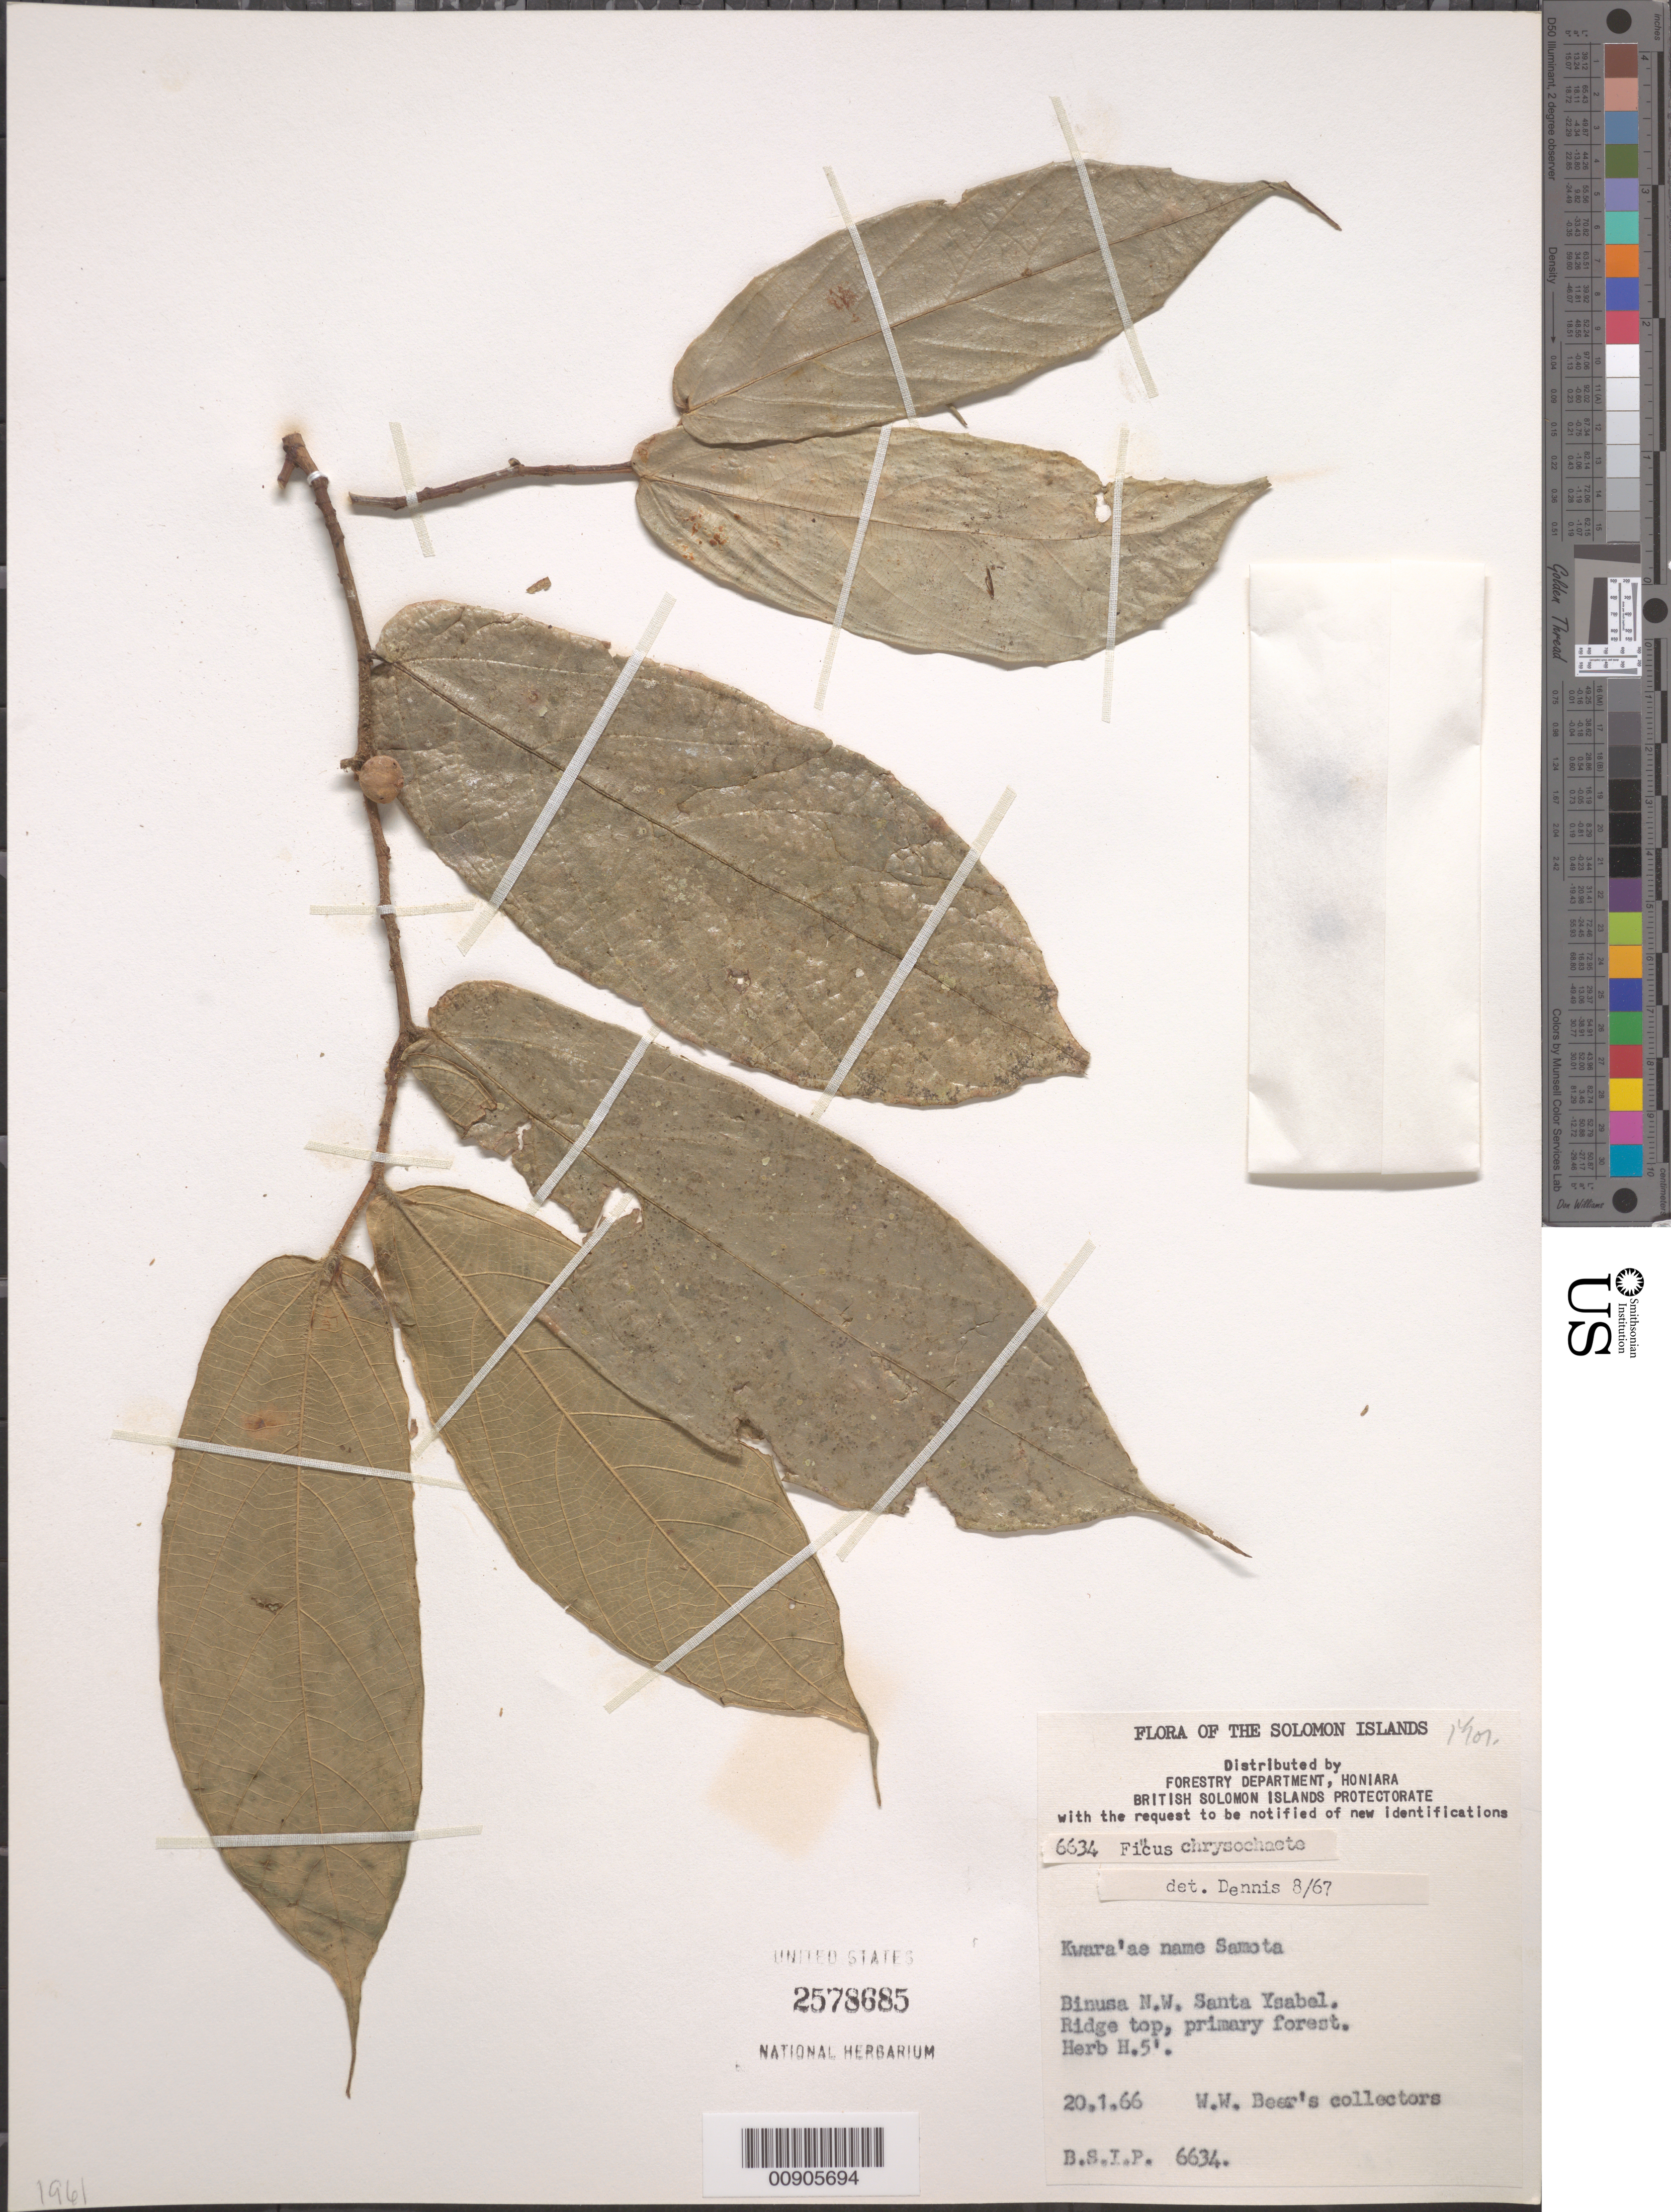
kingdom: Plantae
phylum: Tracheophyta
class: Magnoliopsida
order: Rosales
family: Moraceae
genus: Ficus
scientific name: Ficus chrysochaete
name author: Corner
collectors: W. Beer's Collectors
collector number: BSIP 6634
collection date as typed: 20 Jan 1966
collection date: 1966-01-20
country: Solomon Islands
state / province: Isabel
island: Santa Isabel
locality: Binusa N.W.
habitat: Primary forest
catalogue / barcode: US 2578685